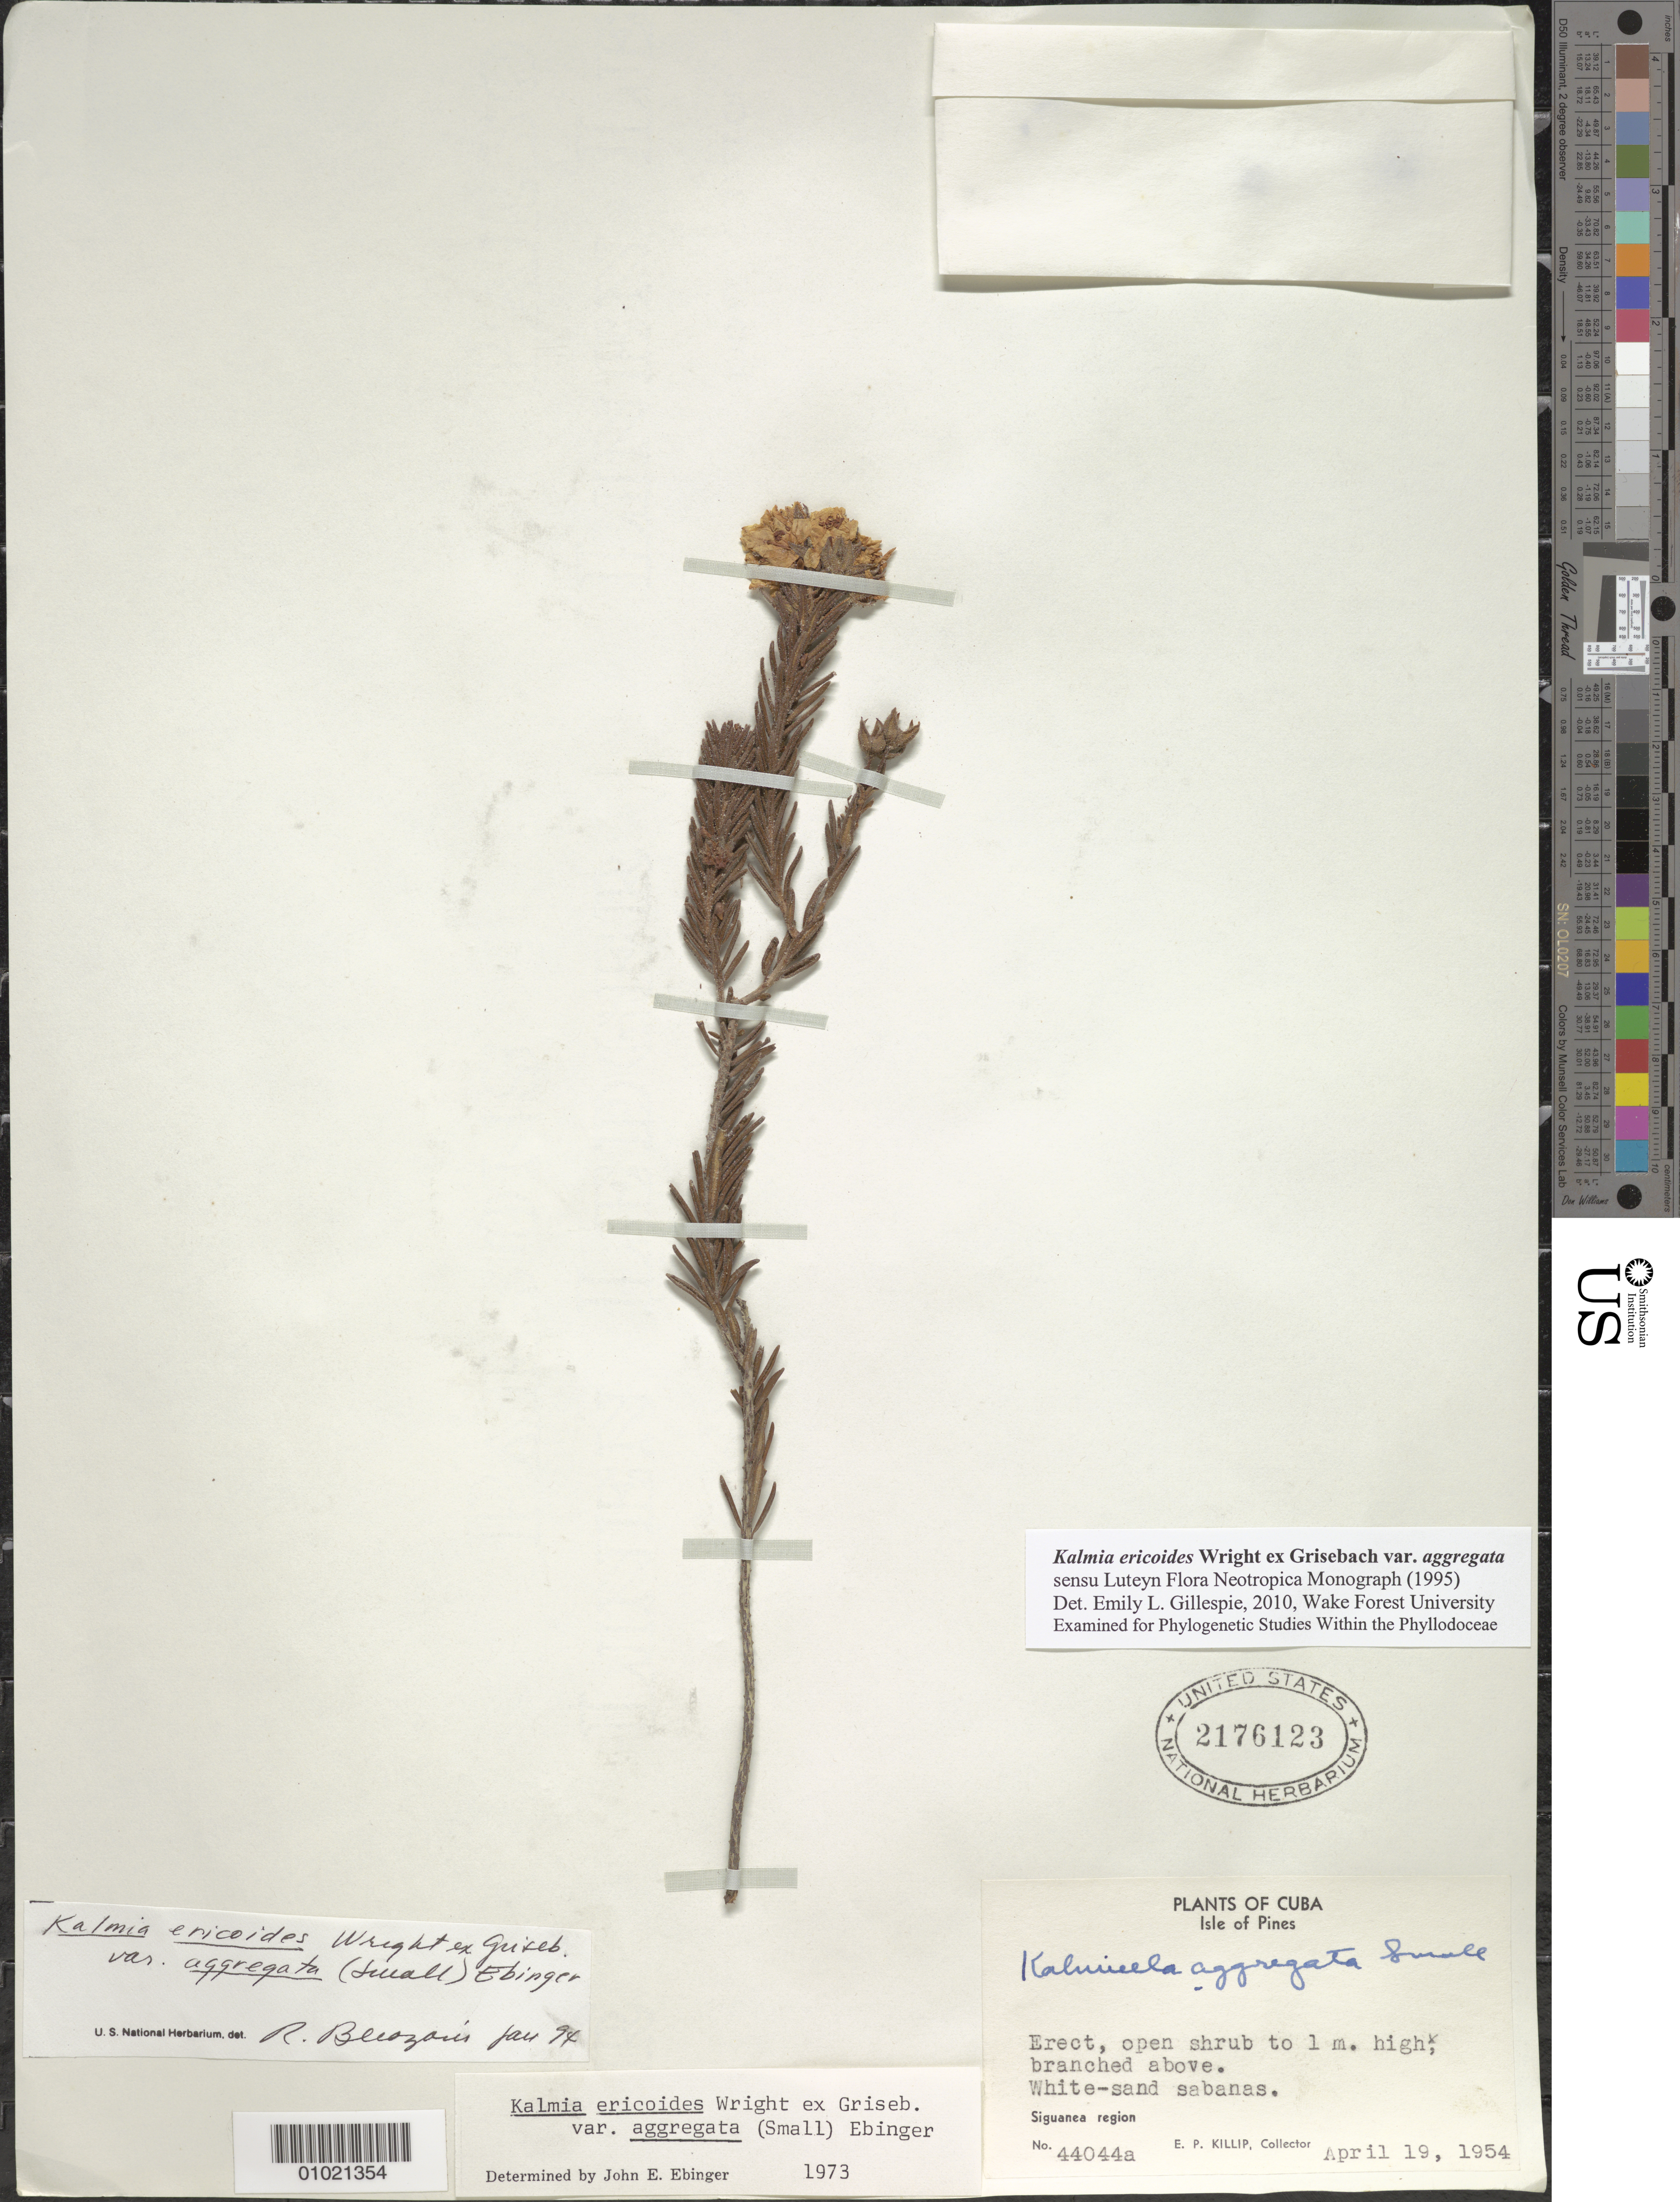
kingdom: Plantae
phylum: Tracheophyta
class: Magnoliopsida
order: Ericales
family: Ericaceae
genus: Kalmia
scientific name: Kalmia ericoides var. aggregata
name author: (Small) Ebinger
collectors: E. P. Killip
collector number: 44044 a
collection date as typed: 19 Apr 1954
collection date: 1954-04-19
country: Cuba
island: Isla de la Juventud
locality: Siguanea region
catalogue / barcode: US 2176123